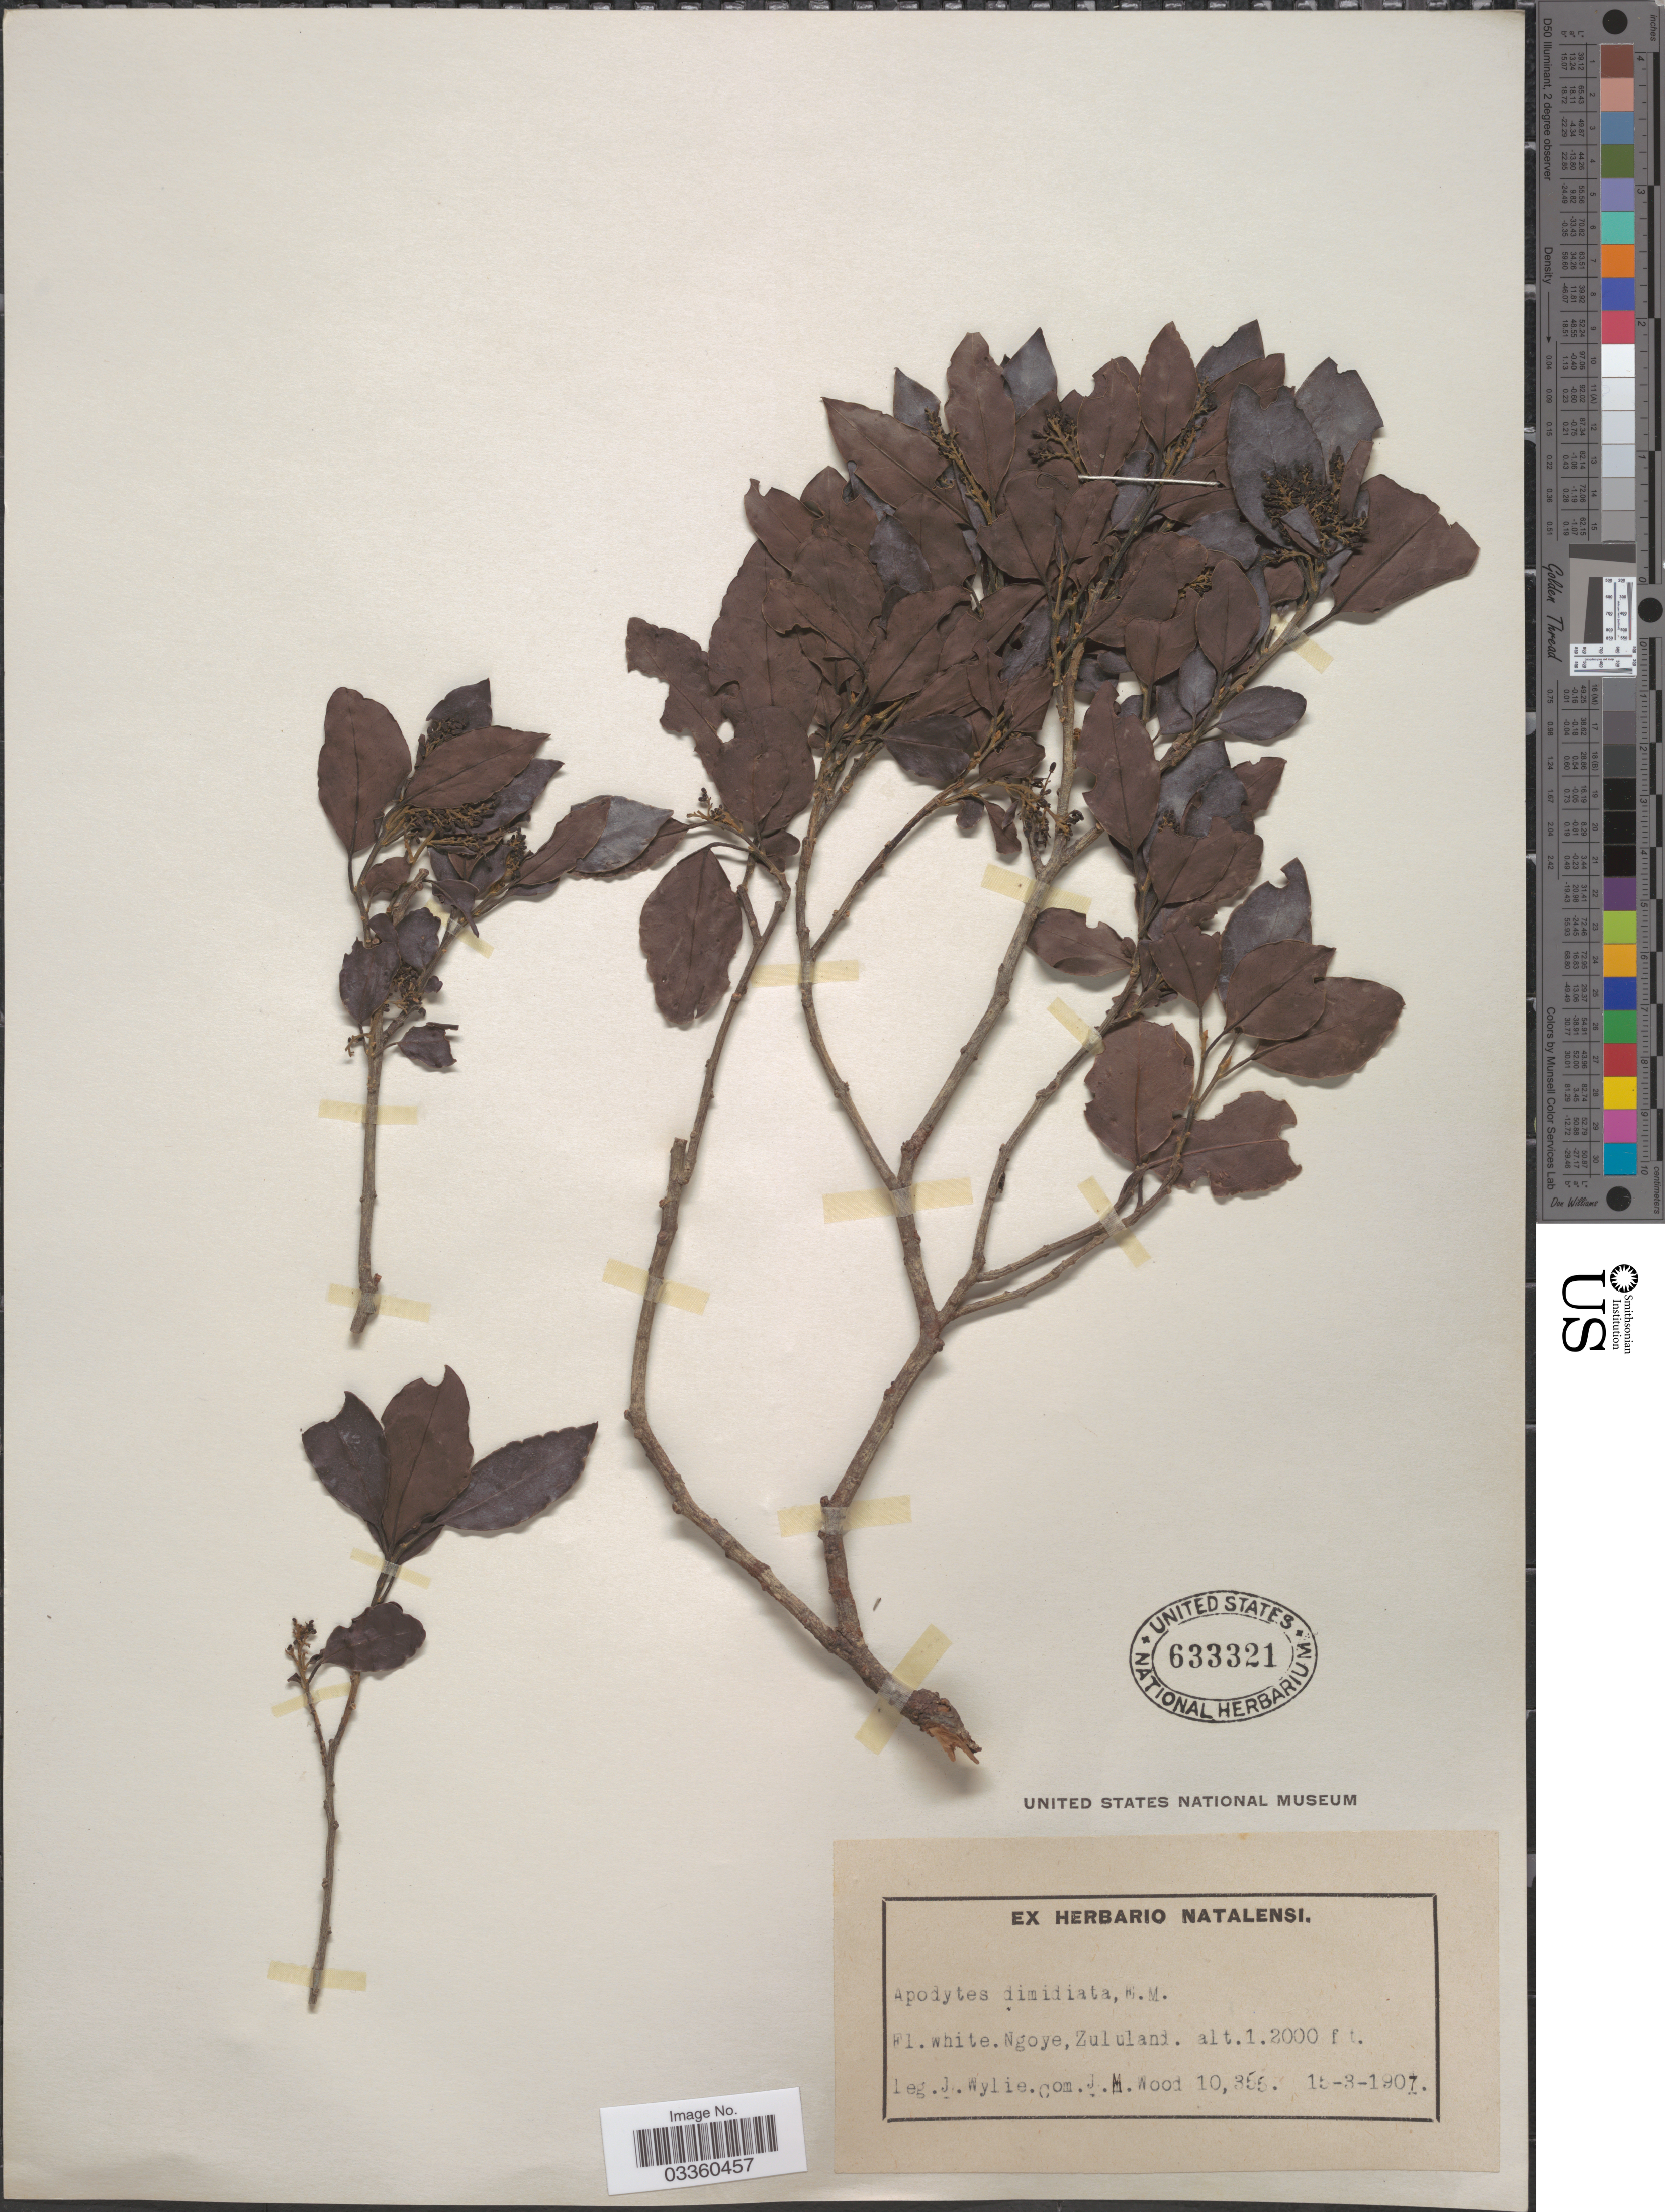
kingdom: Plantae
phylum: Tracheophyta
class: Magnoliopsida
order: Metteniusales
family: Metteniusaceae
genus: Apodytes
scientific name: Apodytes dimidiata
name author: E. Mey. ex Arn.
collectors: J. Wylie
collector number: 10355*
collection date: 1907-03-15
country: South Africa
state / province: KwaZulu-Natal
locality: Ngoye, Zululand.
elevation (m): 3658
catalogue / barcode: US 633321